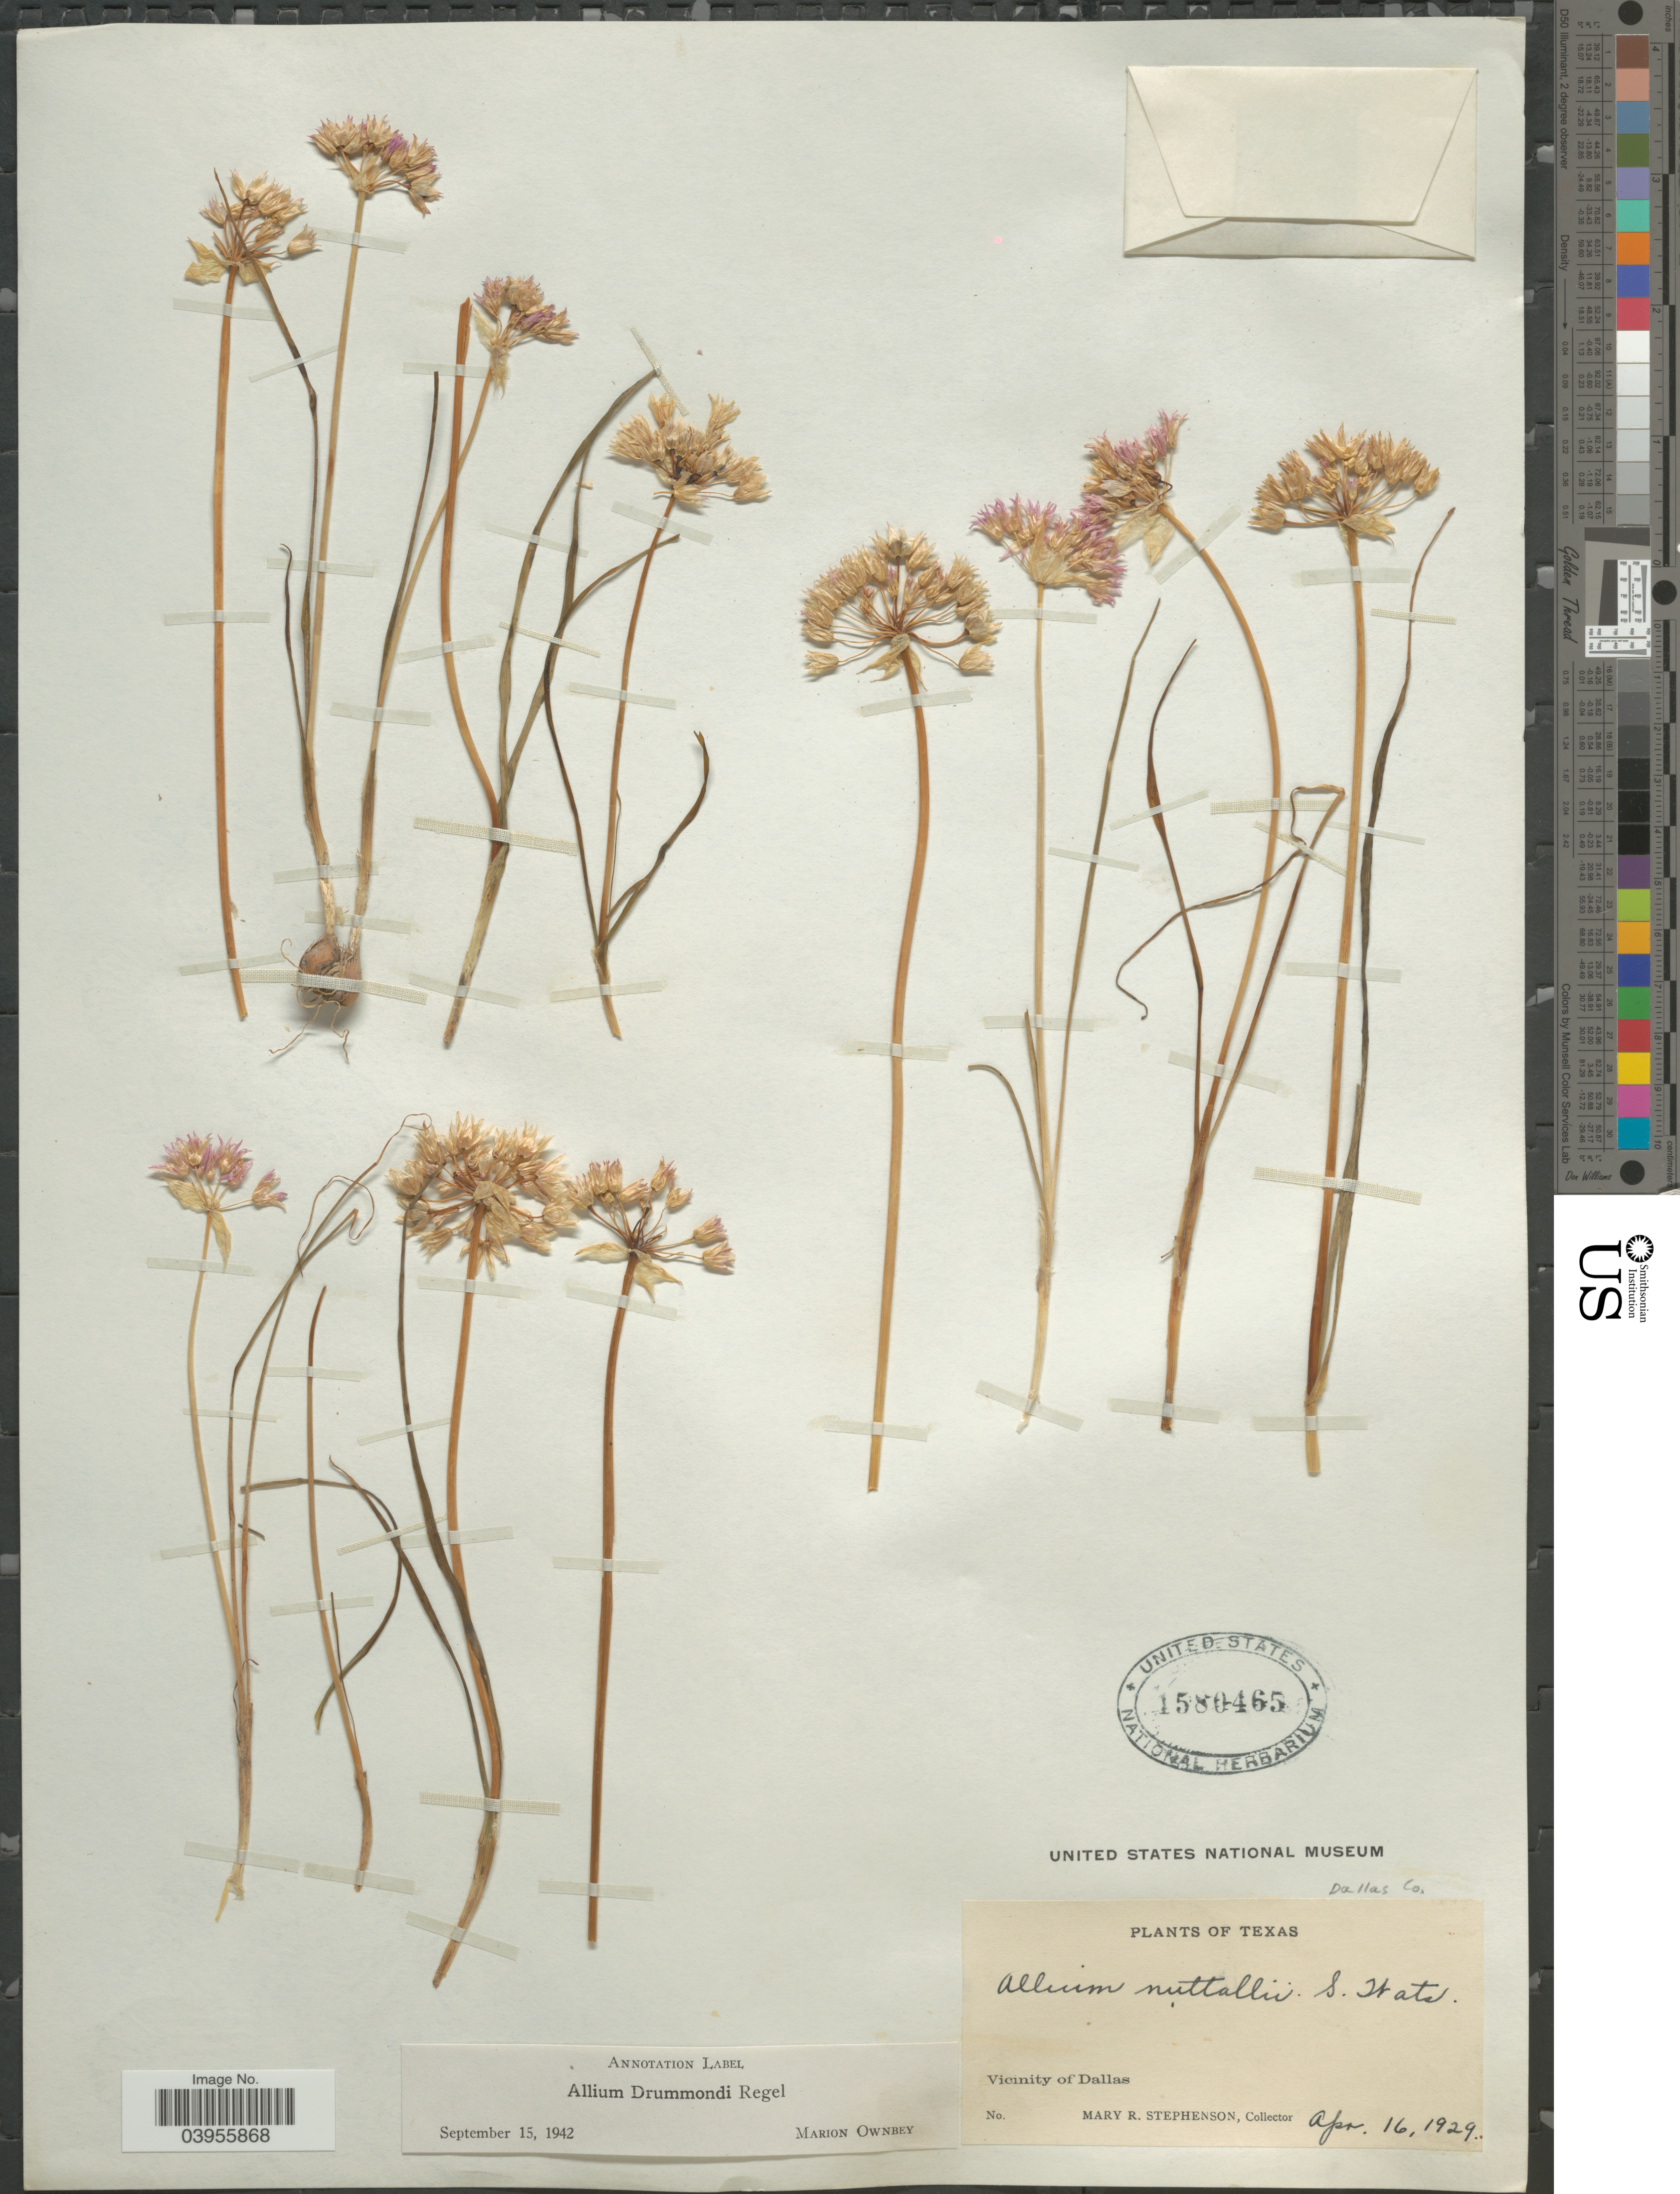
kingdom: Plantae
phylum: Tracheophyta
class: Liliopsida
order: Asparagales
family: Amaryllidaceae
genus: Allium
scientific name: Allium drummondii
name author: Regel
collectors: M. Stephenson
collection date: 1929-04-16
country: United States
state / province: Texas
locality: Vicinity of Dallas. Dallas Co.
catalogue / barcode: US 1580465